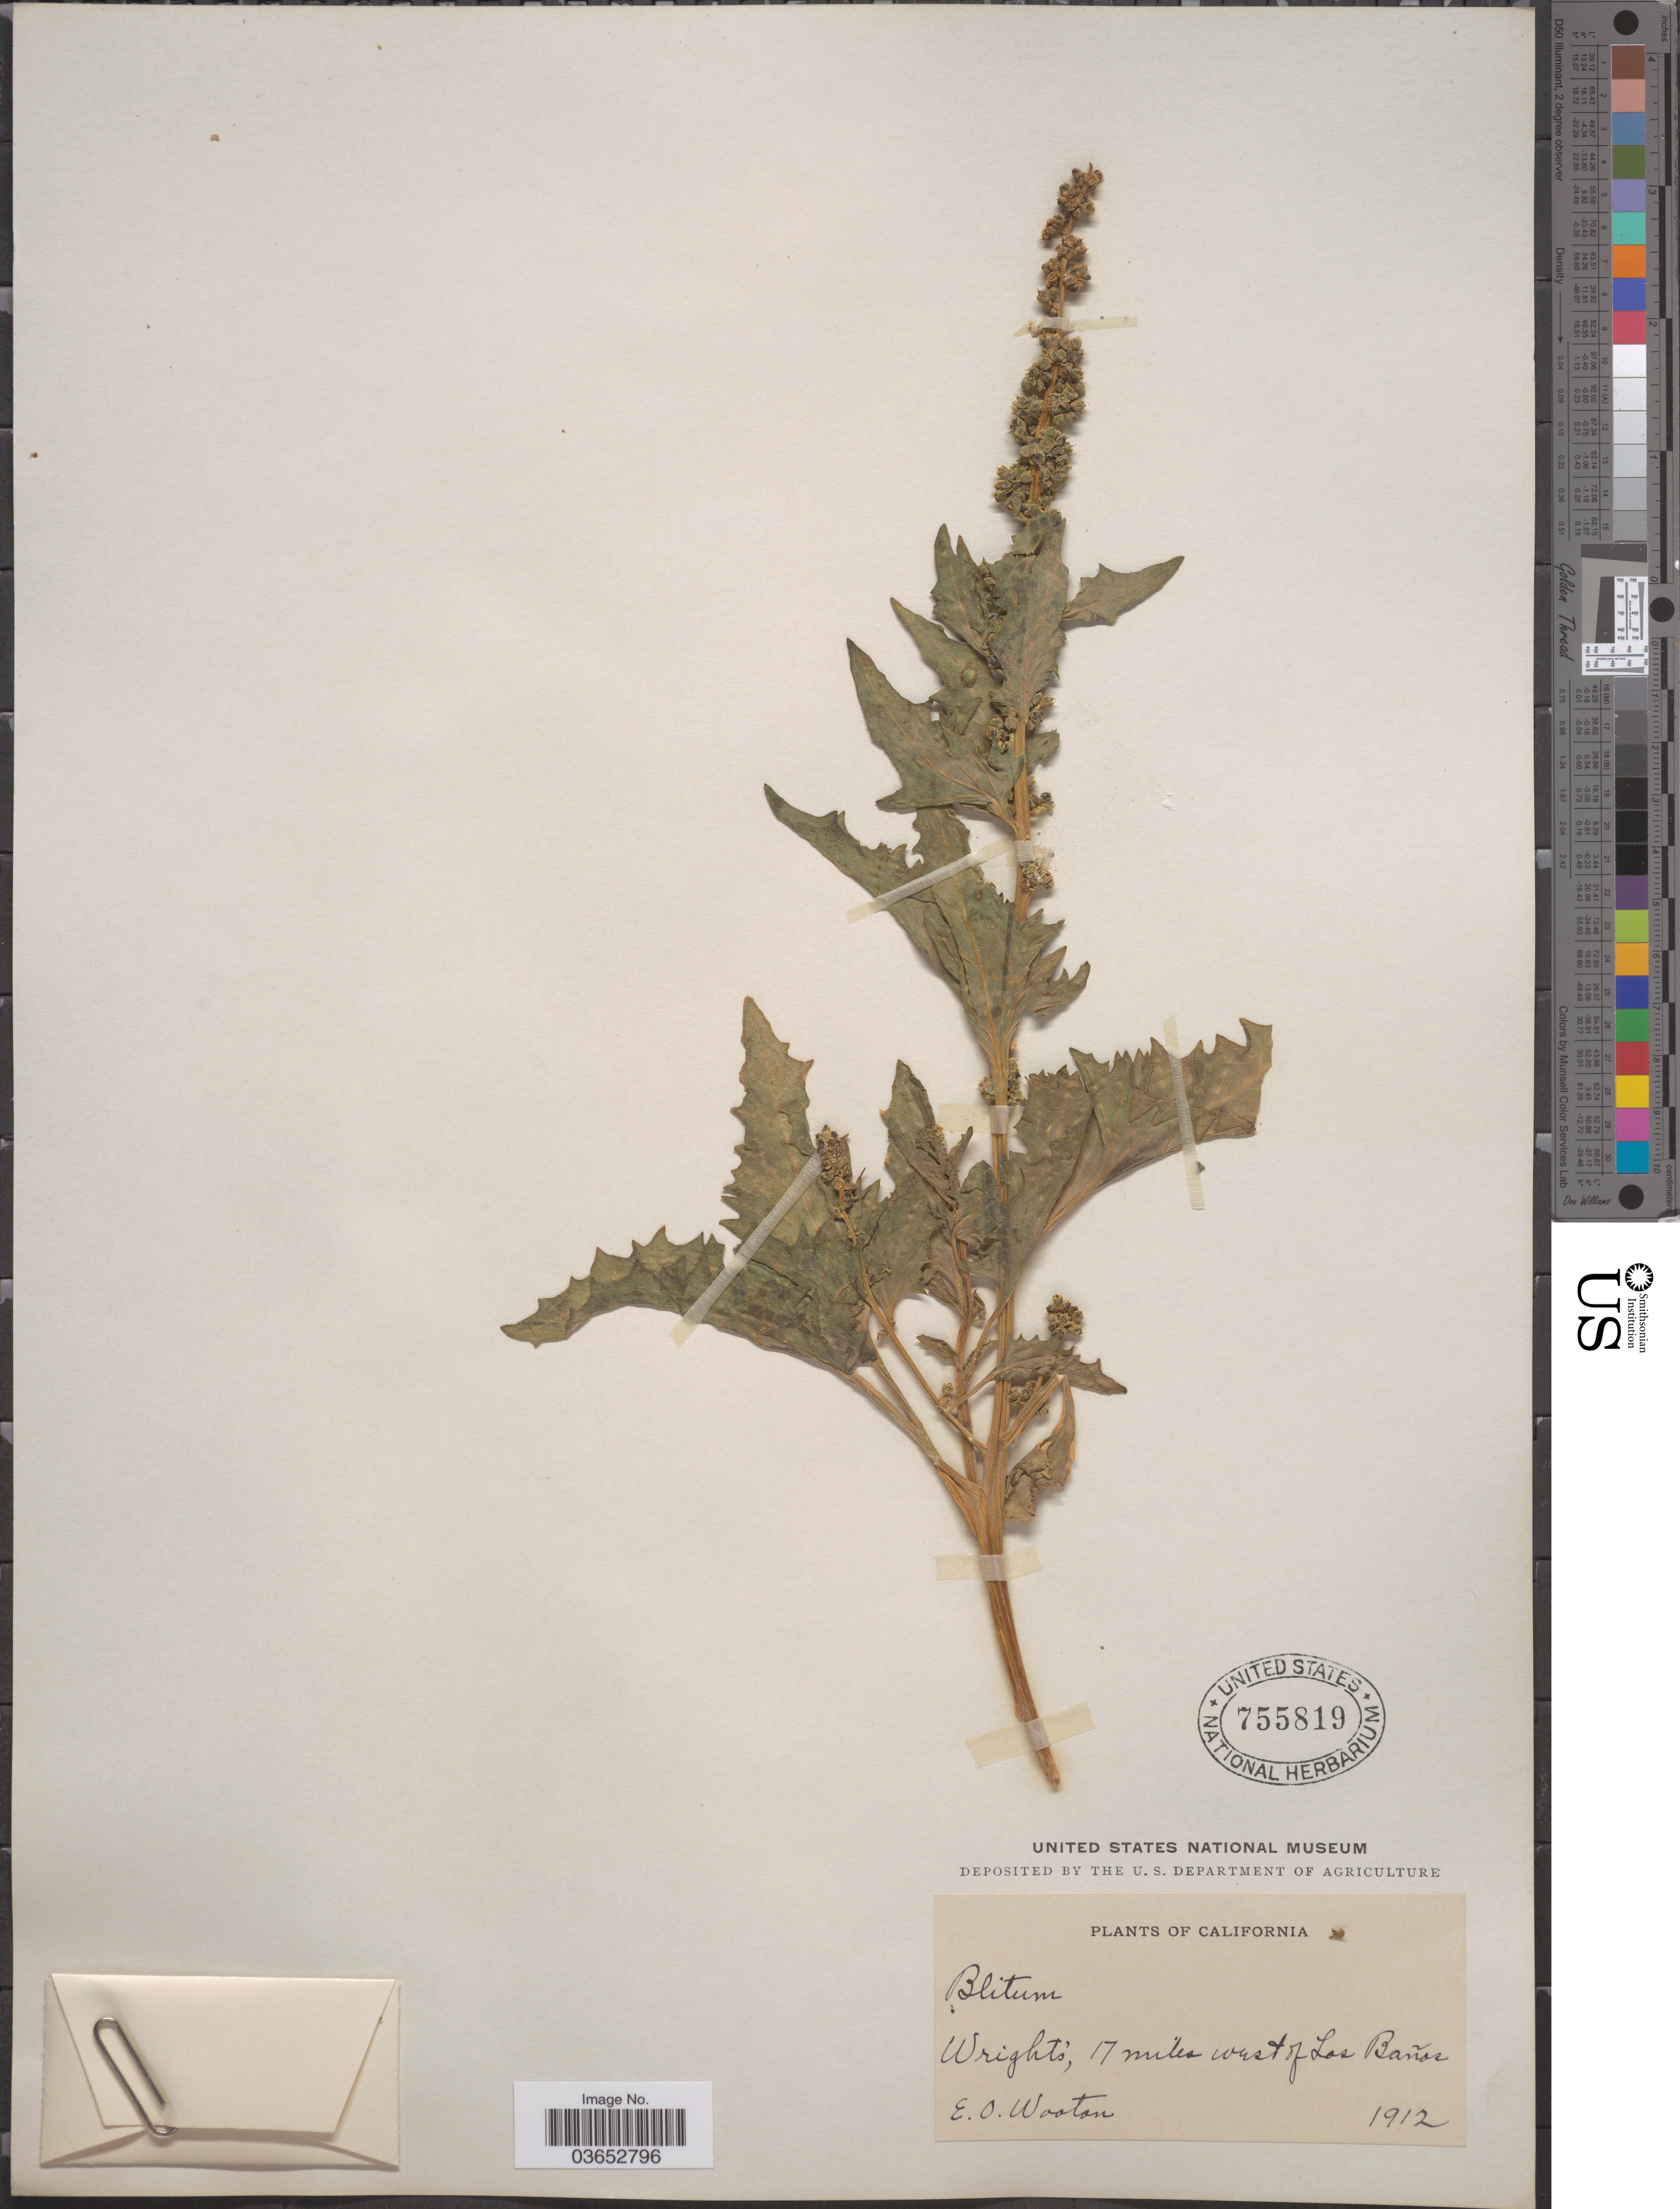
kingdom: Plantae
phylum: Tracheophyta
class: Magnoliopsida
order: Caryophyllales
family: Amaranthaceae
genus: Chenopodium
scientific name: Chenopodium californicum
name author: S. Watson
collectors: E. O. Wooton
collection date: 1912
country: United States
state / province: California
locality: Wrights', 17 miles west of Los Baños.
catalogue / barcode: US 755819